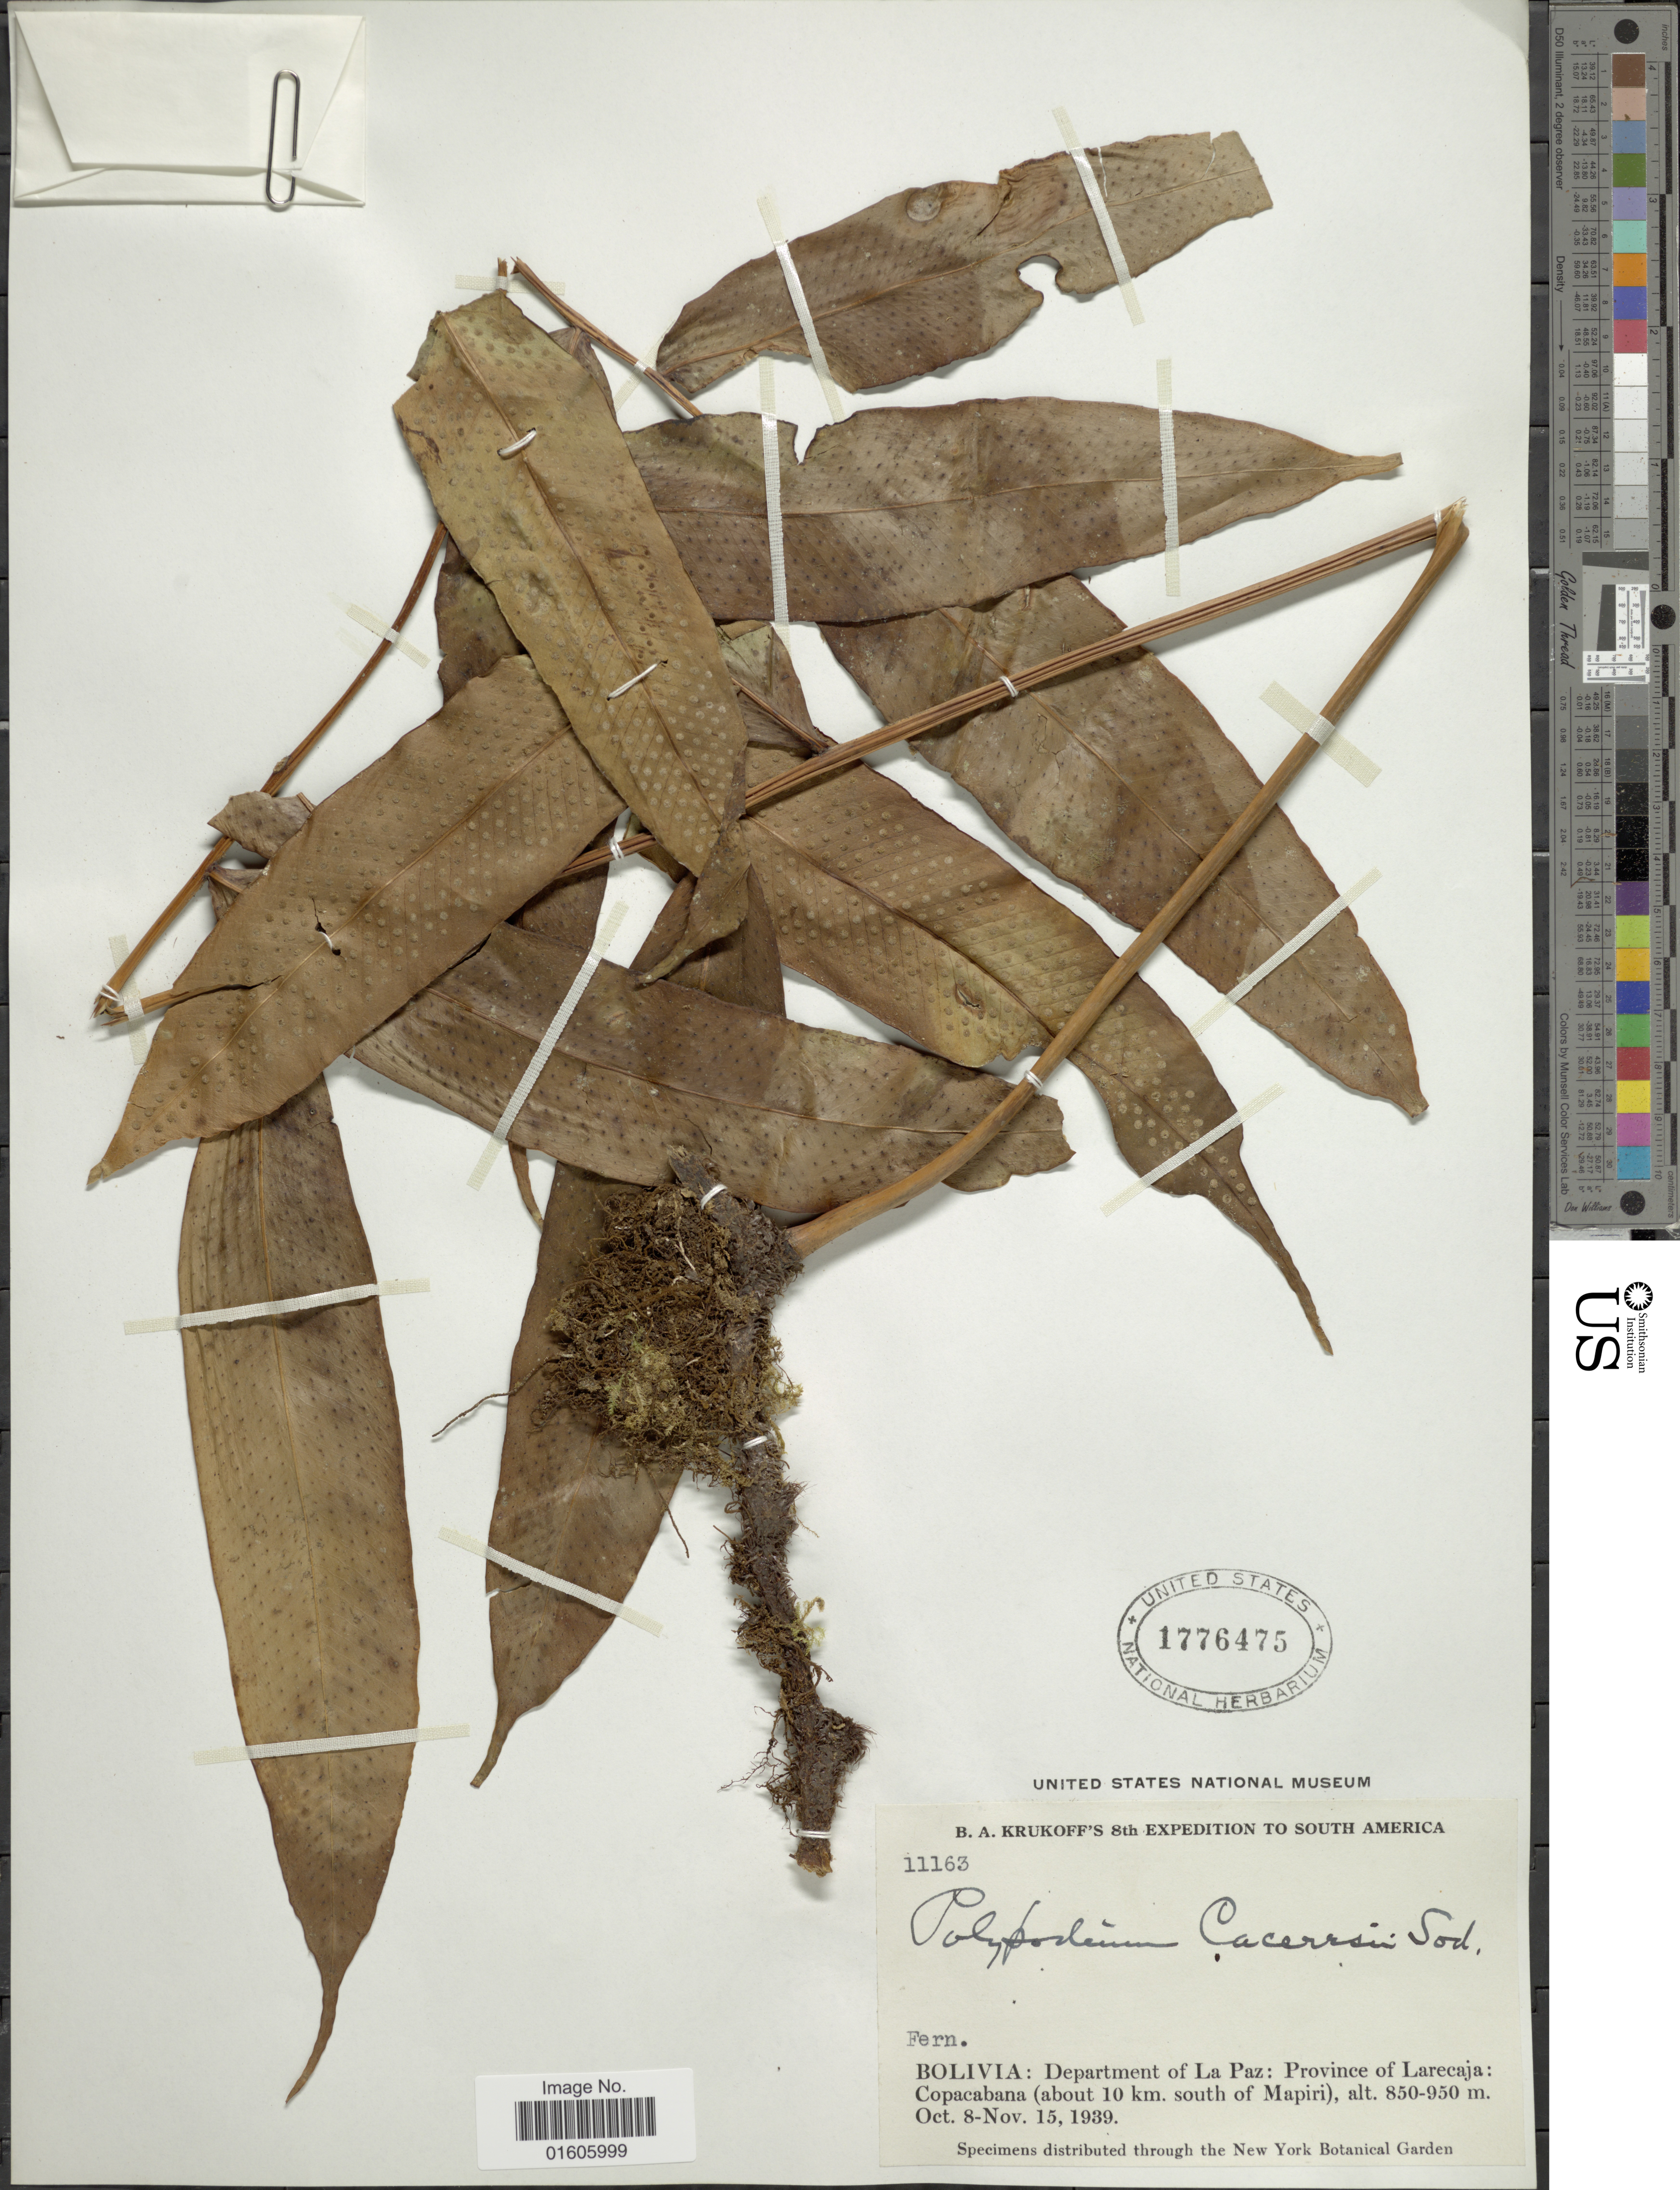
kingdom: Plantae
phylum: Tracheophyta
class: Polypodiopsida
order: Polypodiales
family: Polypodiaceae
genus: Serpocaulon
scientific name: Serpocaulon caceresii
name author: A.R. Sm.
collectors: B. A. Krukoff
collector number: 11163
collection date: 1939-10-08/1939-11-15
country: Bolivia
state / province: La Paz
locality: Bolivia: Department of La Paz: Province of Larecaja: Copacabana (about 10 km. south of Mapiri).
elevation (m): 850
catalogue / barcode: US 1776475